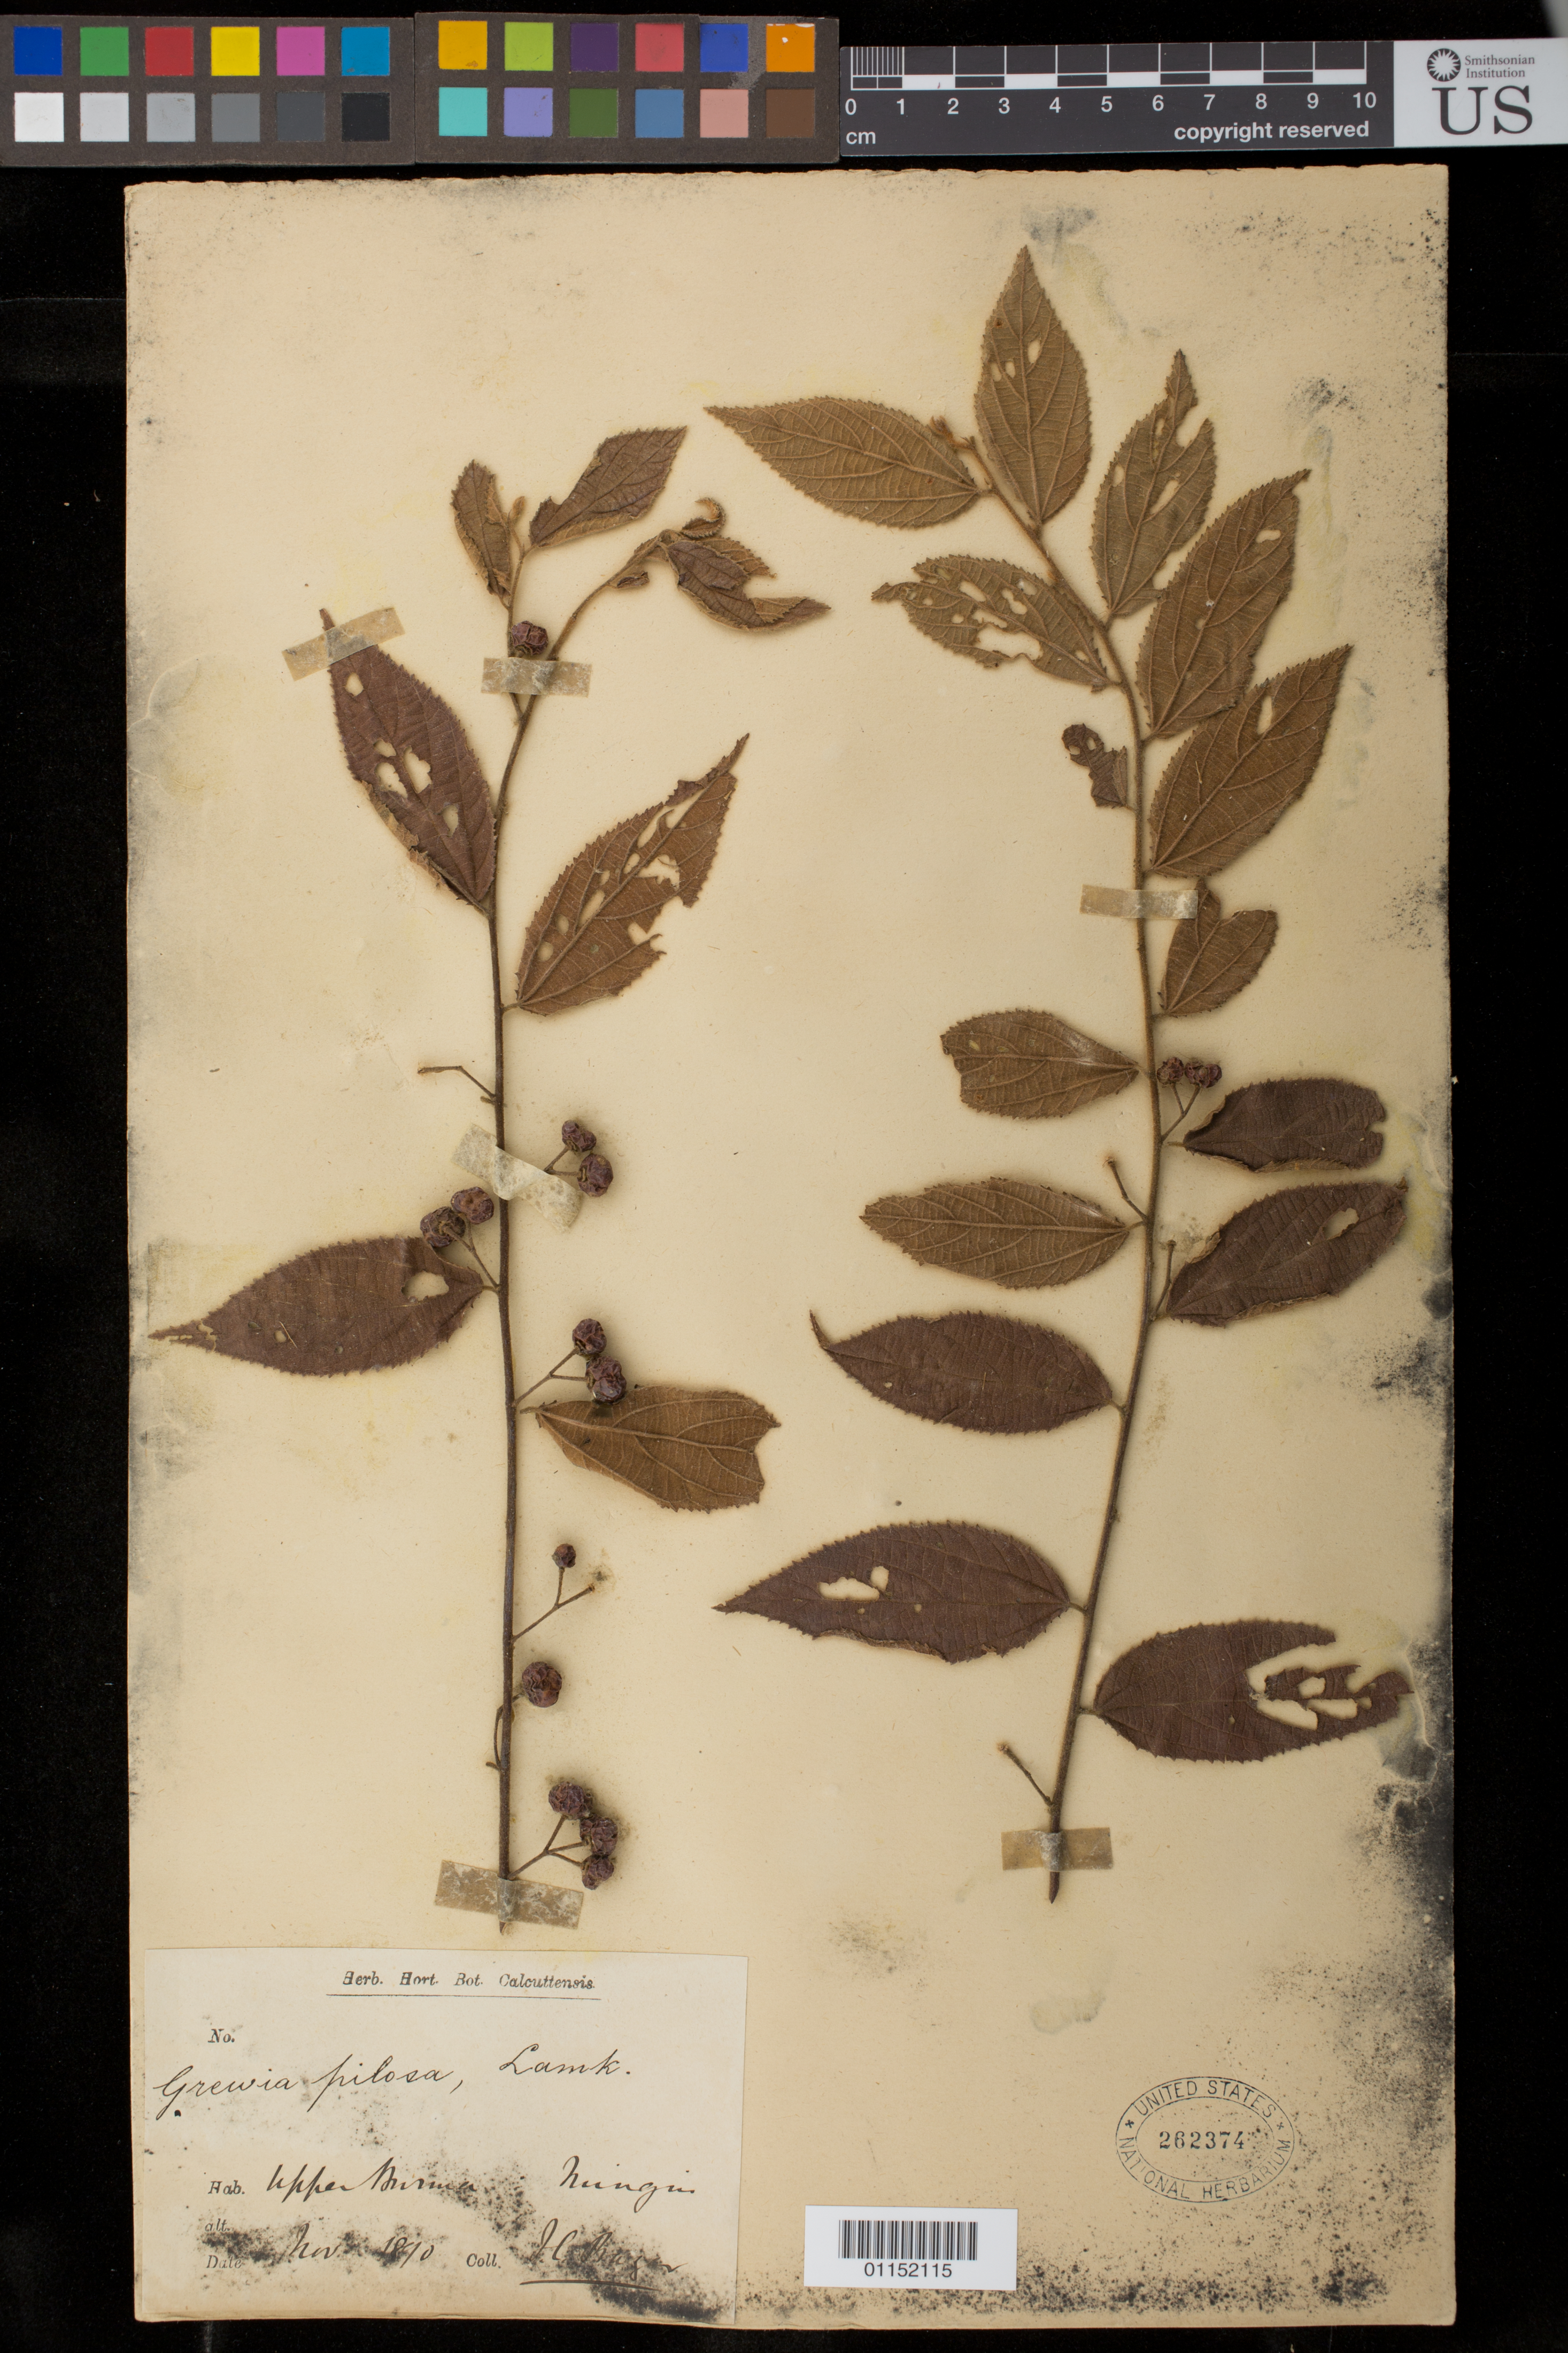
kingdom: Plantae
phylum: Tracheophyta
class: Magnoliopsida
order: Malvales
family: Malvaceae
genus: Grewia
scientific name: Grewia pilosa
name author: Lam.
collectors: J. Bazan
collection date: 1890-11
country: Myanmar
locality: Nungin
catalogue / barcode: US 262374